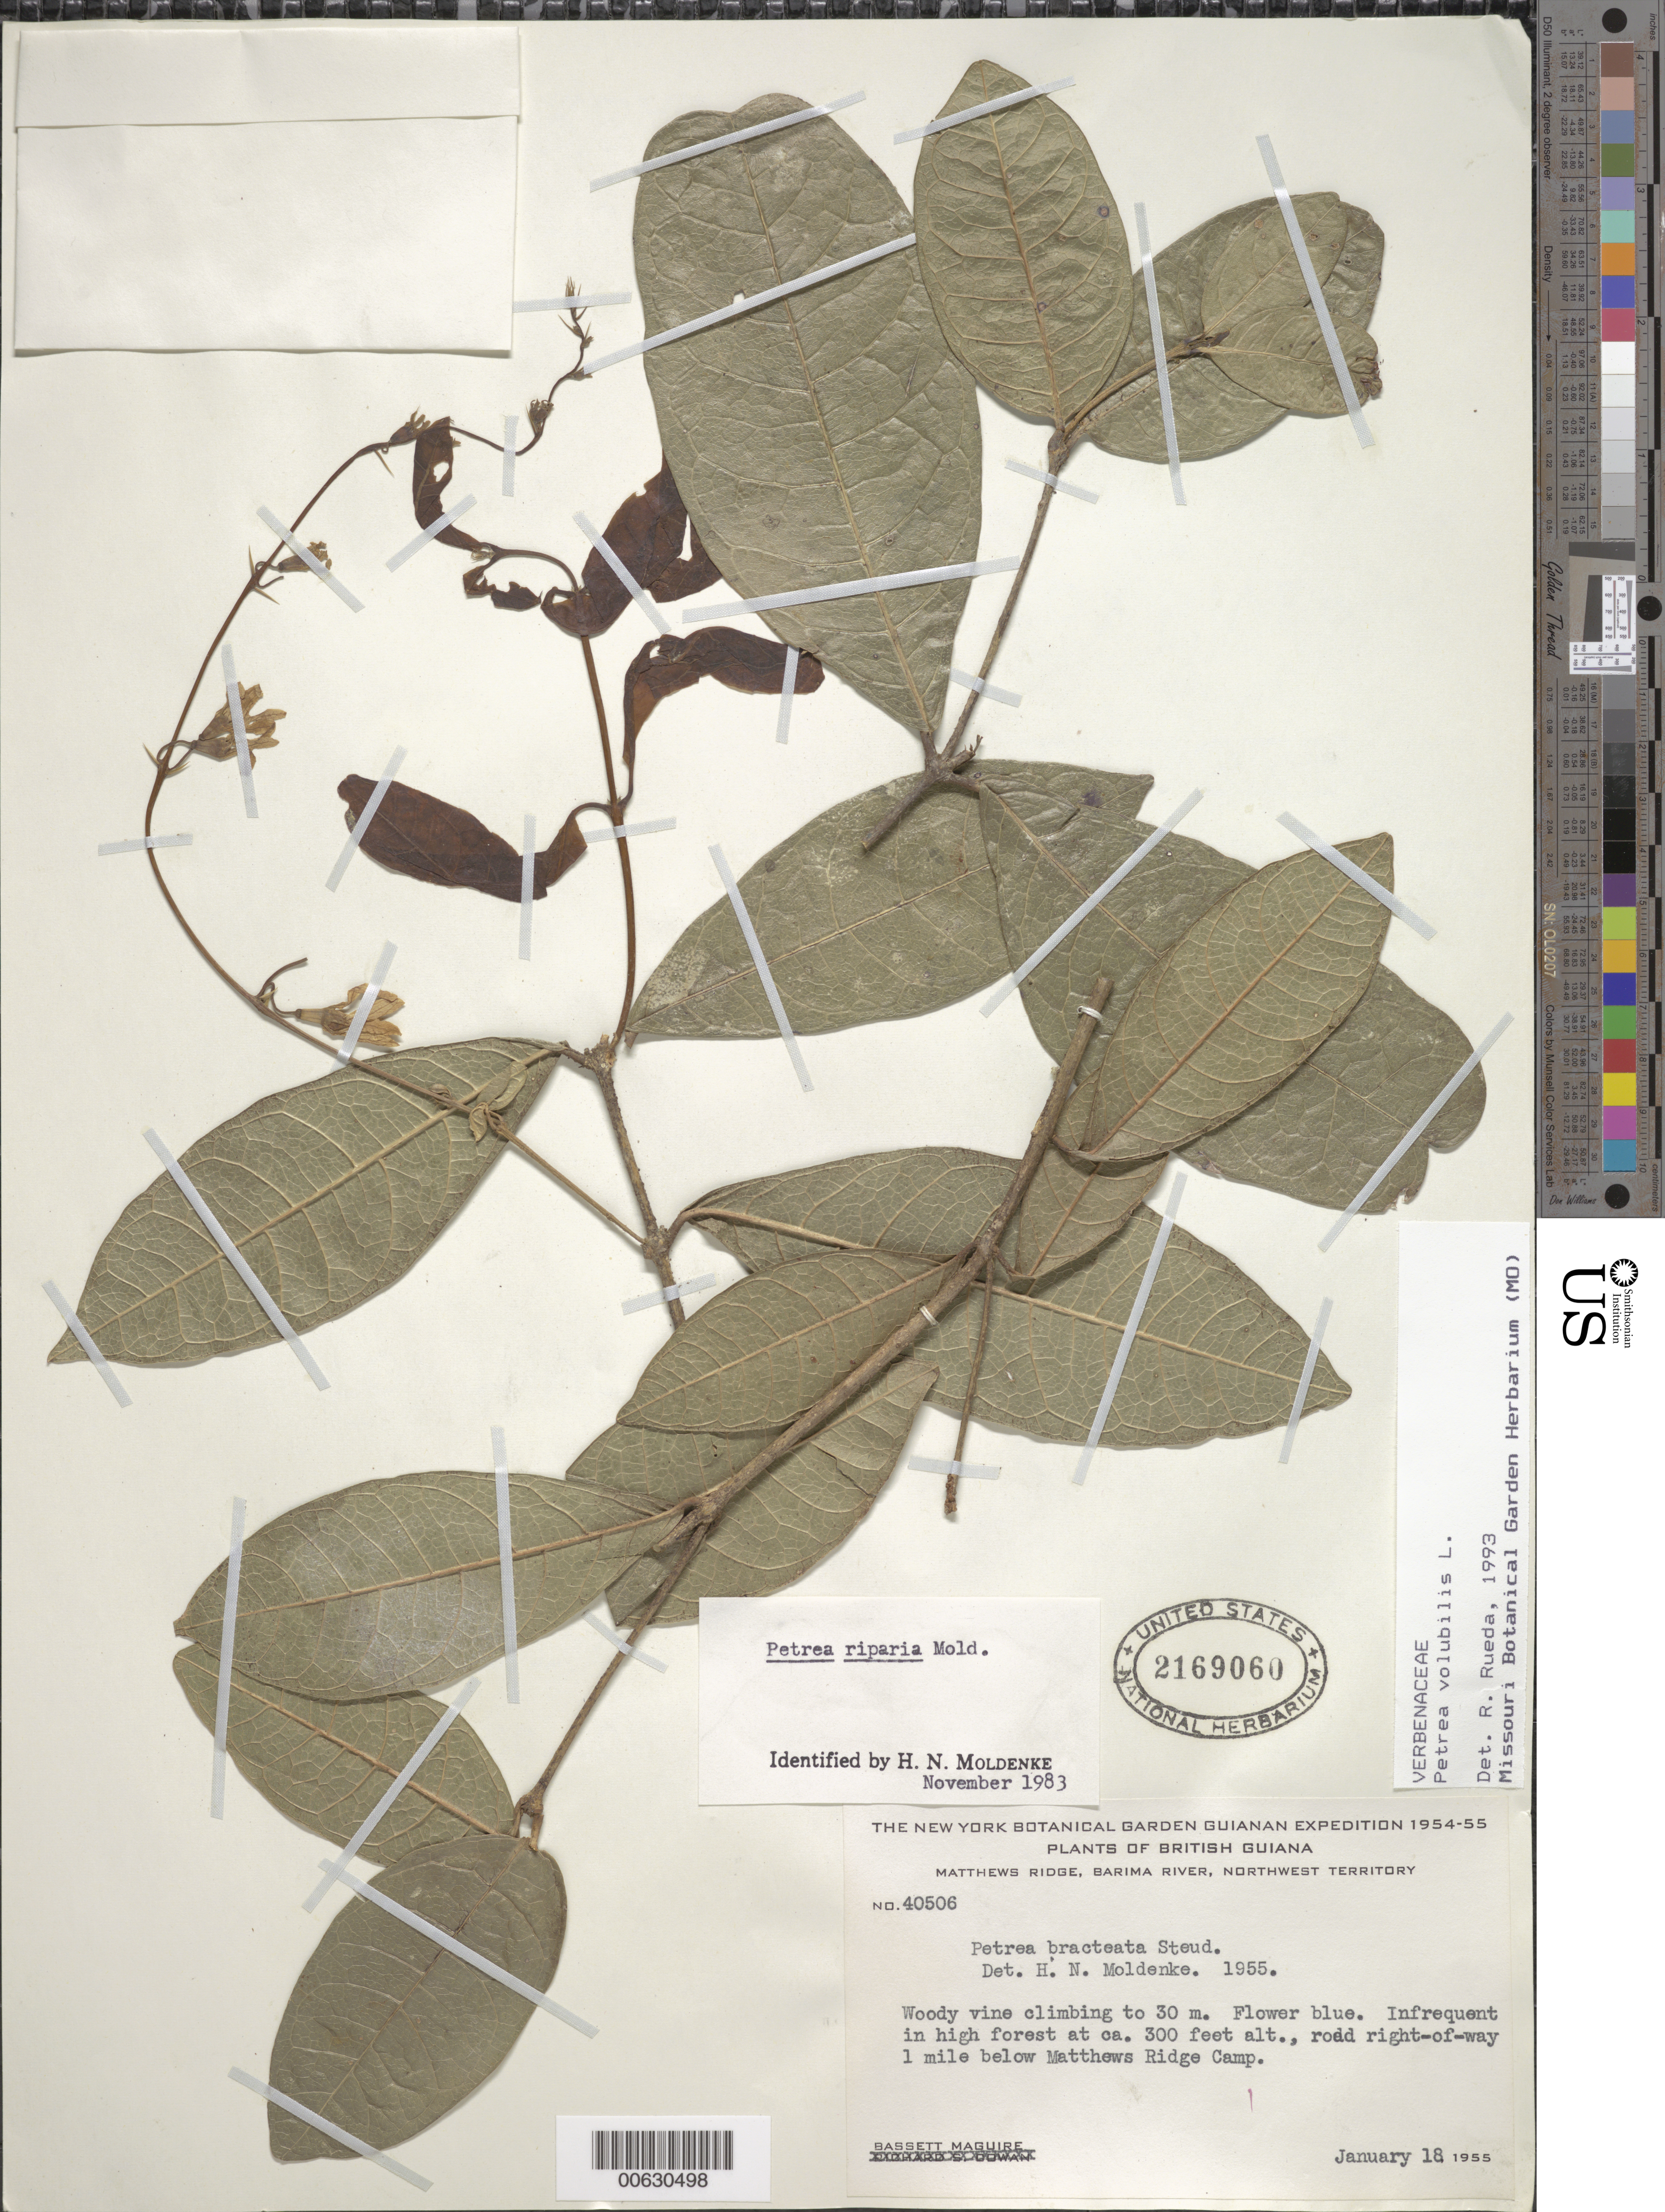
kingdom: Plantae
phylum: Tracheophyta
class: Magnoliopsida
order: Lamiales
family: Verbenaceae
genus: Petrea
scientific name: Petrea volubilis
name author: L.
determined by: Rueda, R. M.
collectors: B. Maguire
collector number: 40506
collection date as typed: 18-Jan-55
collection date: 1955-01-18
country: Guyana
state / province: Barima-Waini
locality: Barima R., Matthews Ridge, NW District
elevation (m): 90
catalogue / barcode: US 2169060